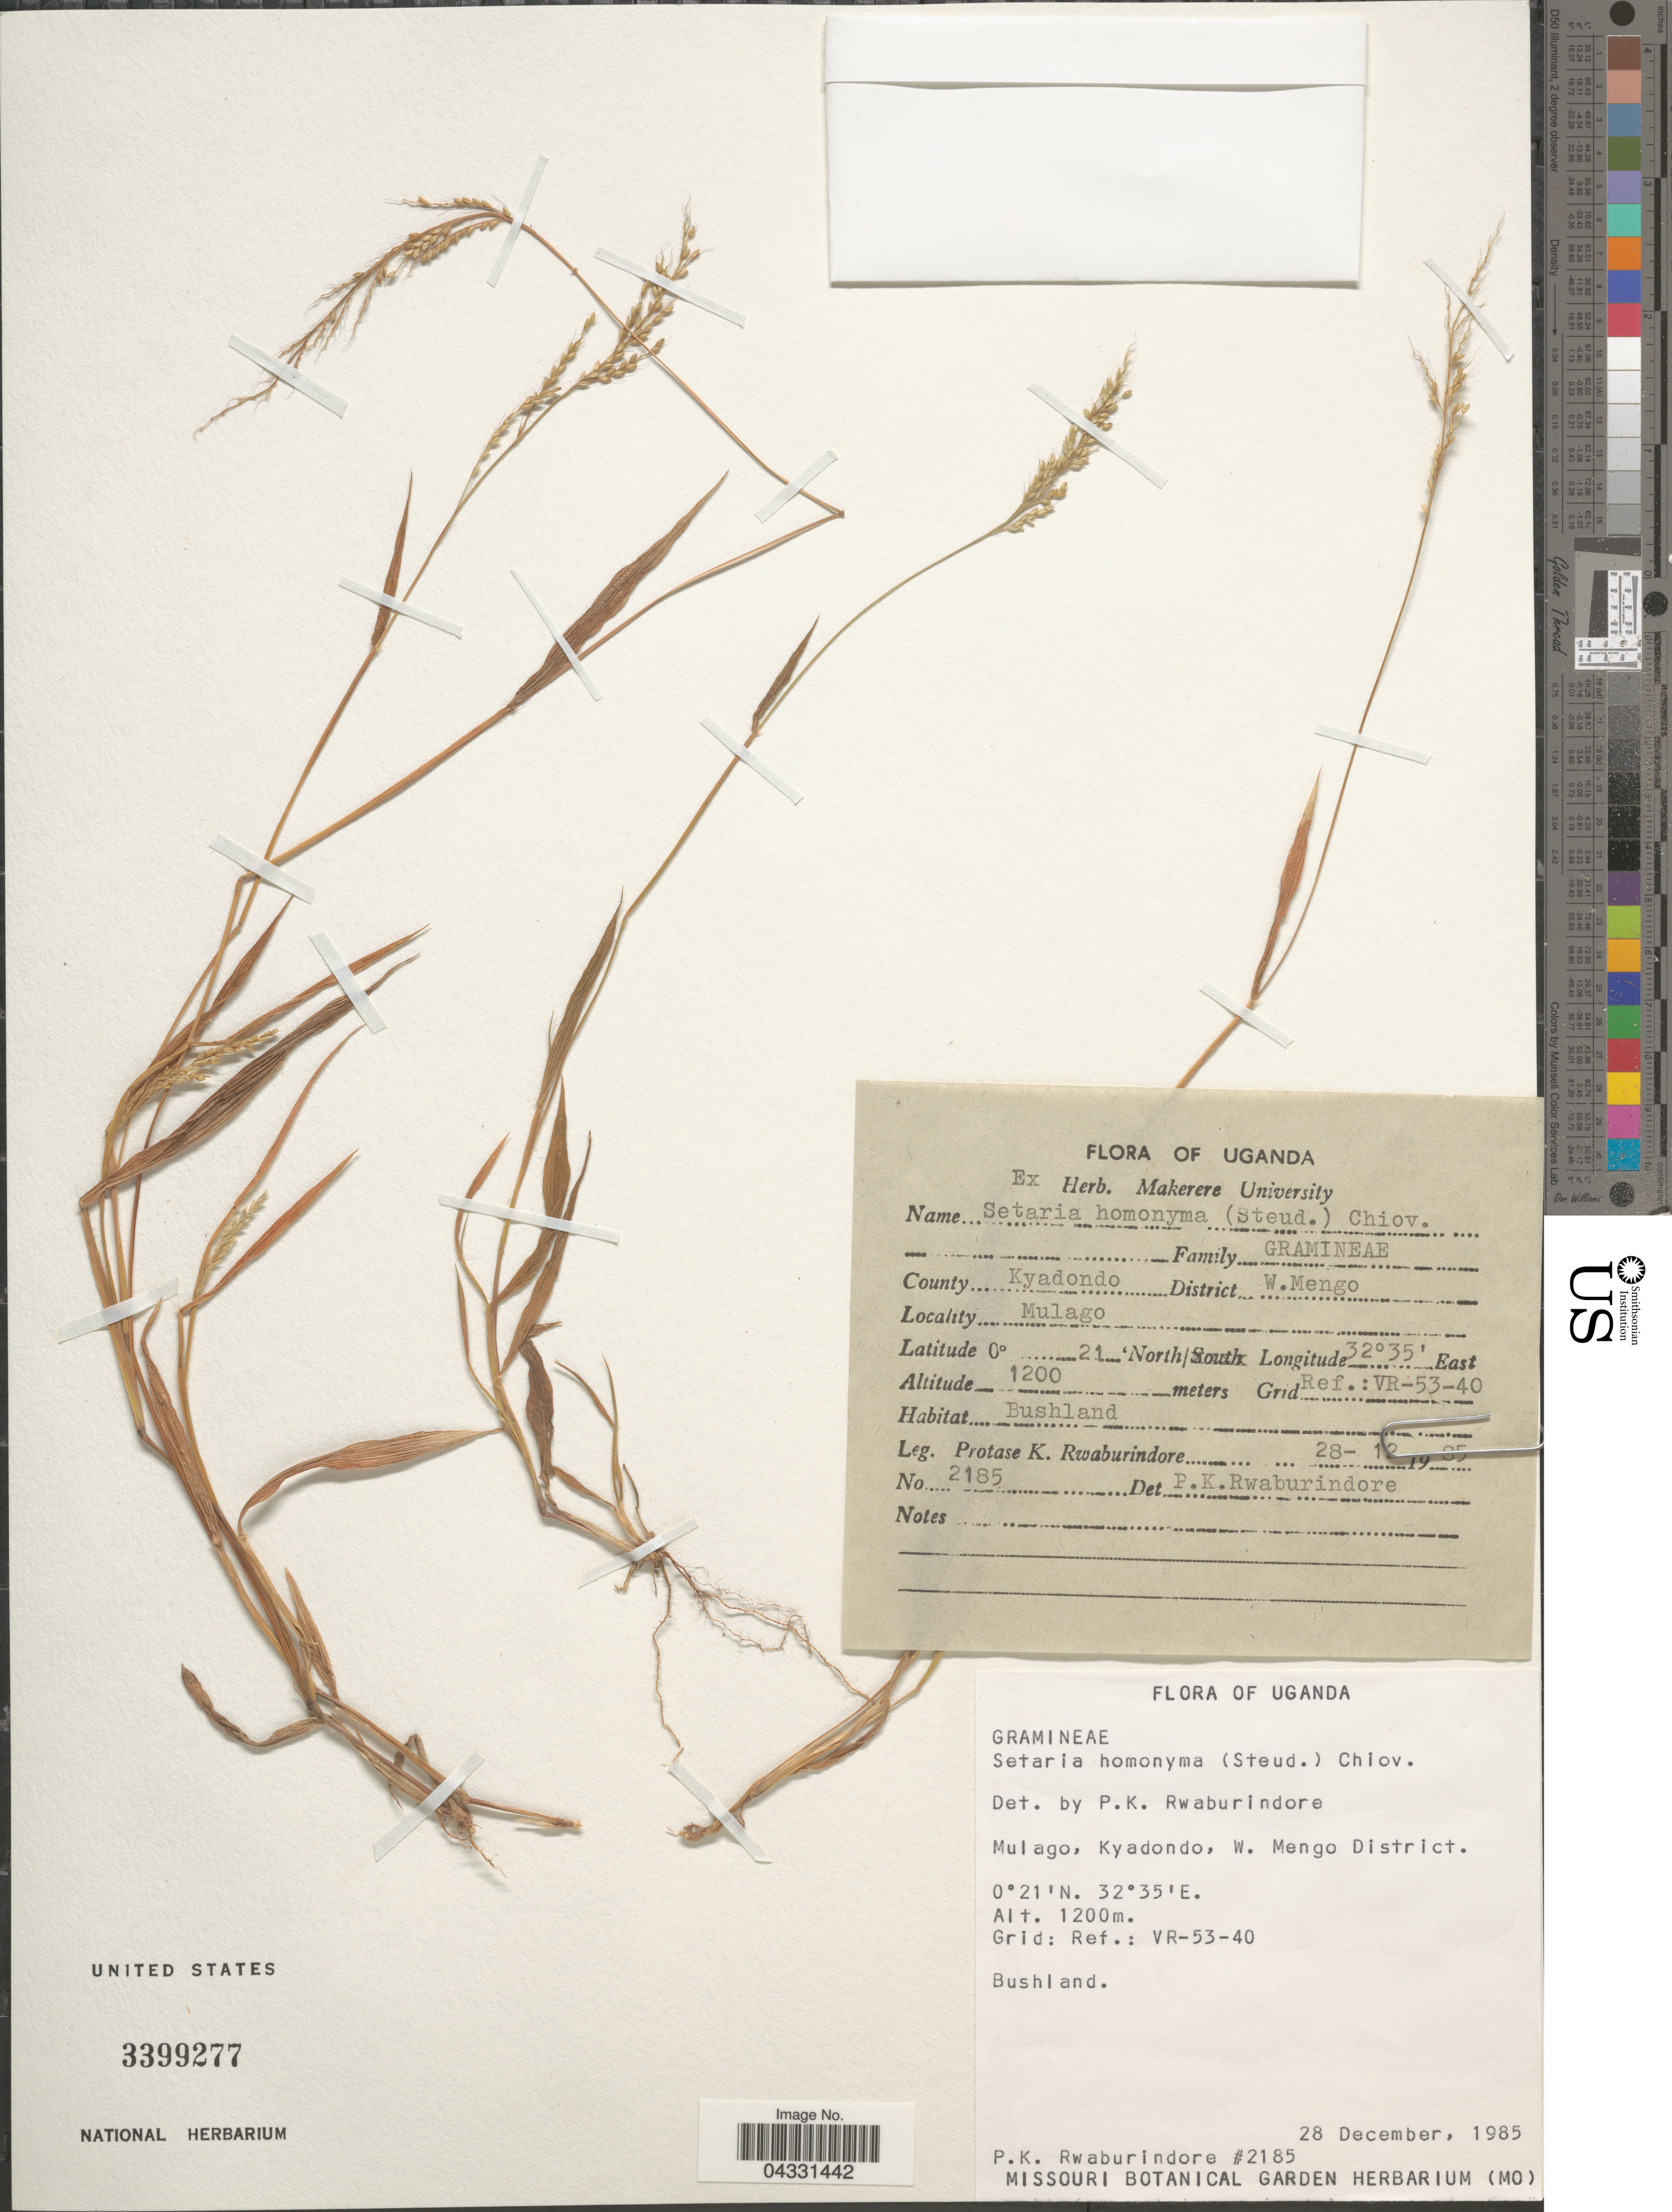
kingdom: Plantae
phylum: Tracheophyta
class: Liliopsida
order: Poales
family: Poaceae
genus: Setaria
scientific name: Setaria homonyma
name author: (Steud.) Chiov.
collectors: P. Rwaburindore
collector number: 2185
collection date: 1985-12-28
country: Uganda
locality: County Kyadondo. District W. Mengo. Mulago. Grid: Ref.: VR-53-40.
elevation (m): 1200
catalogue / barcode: US 3399277